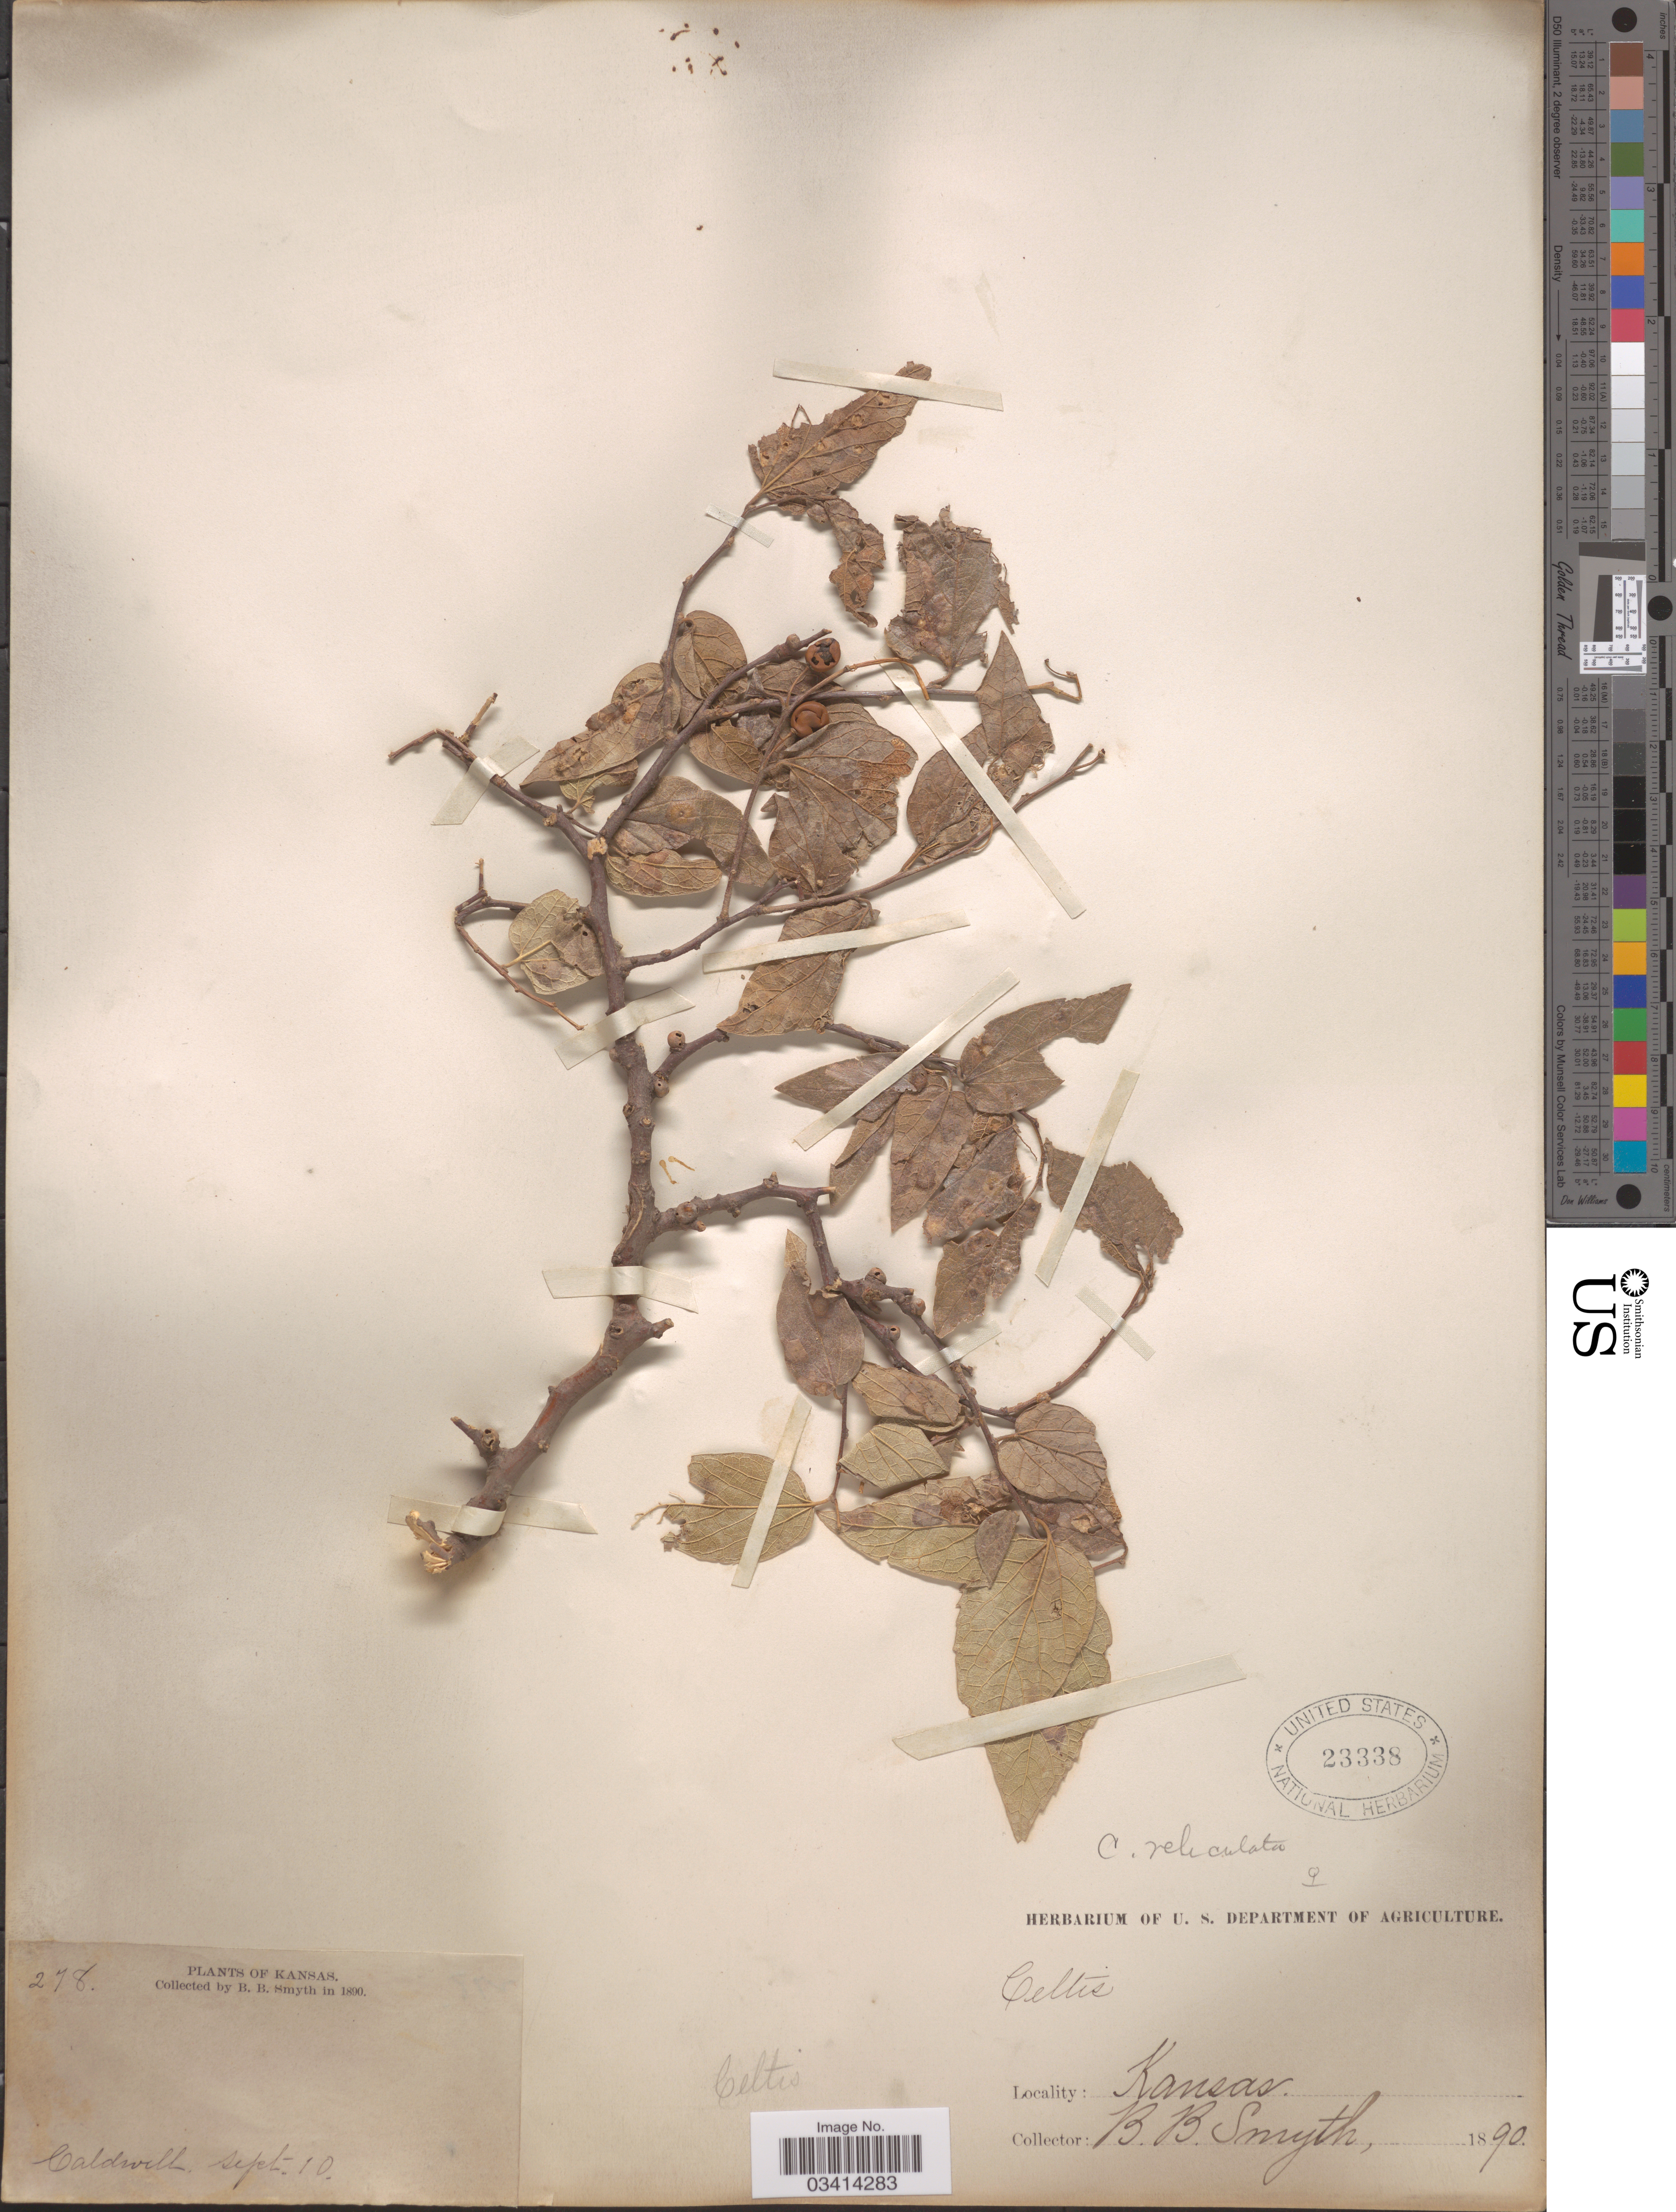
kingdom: Plantae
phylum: Tracheophyta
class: Magnoliopsida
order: Rosales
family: Cannabaceae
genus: Celtis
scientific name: Celtis reticulata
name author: Torr.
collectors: B. Smyth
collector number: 278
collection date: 1890-09-10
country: United States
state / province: Kansas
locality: Caldwell.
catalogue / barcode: US 23338